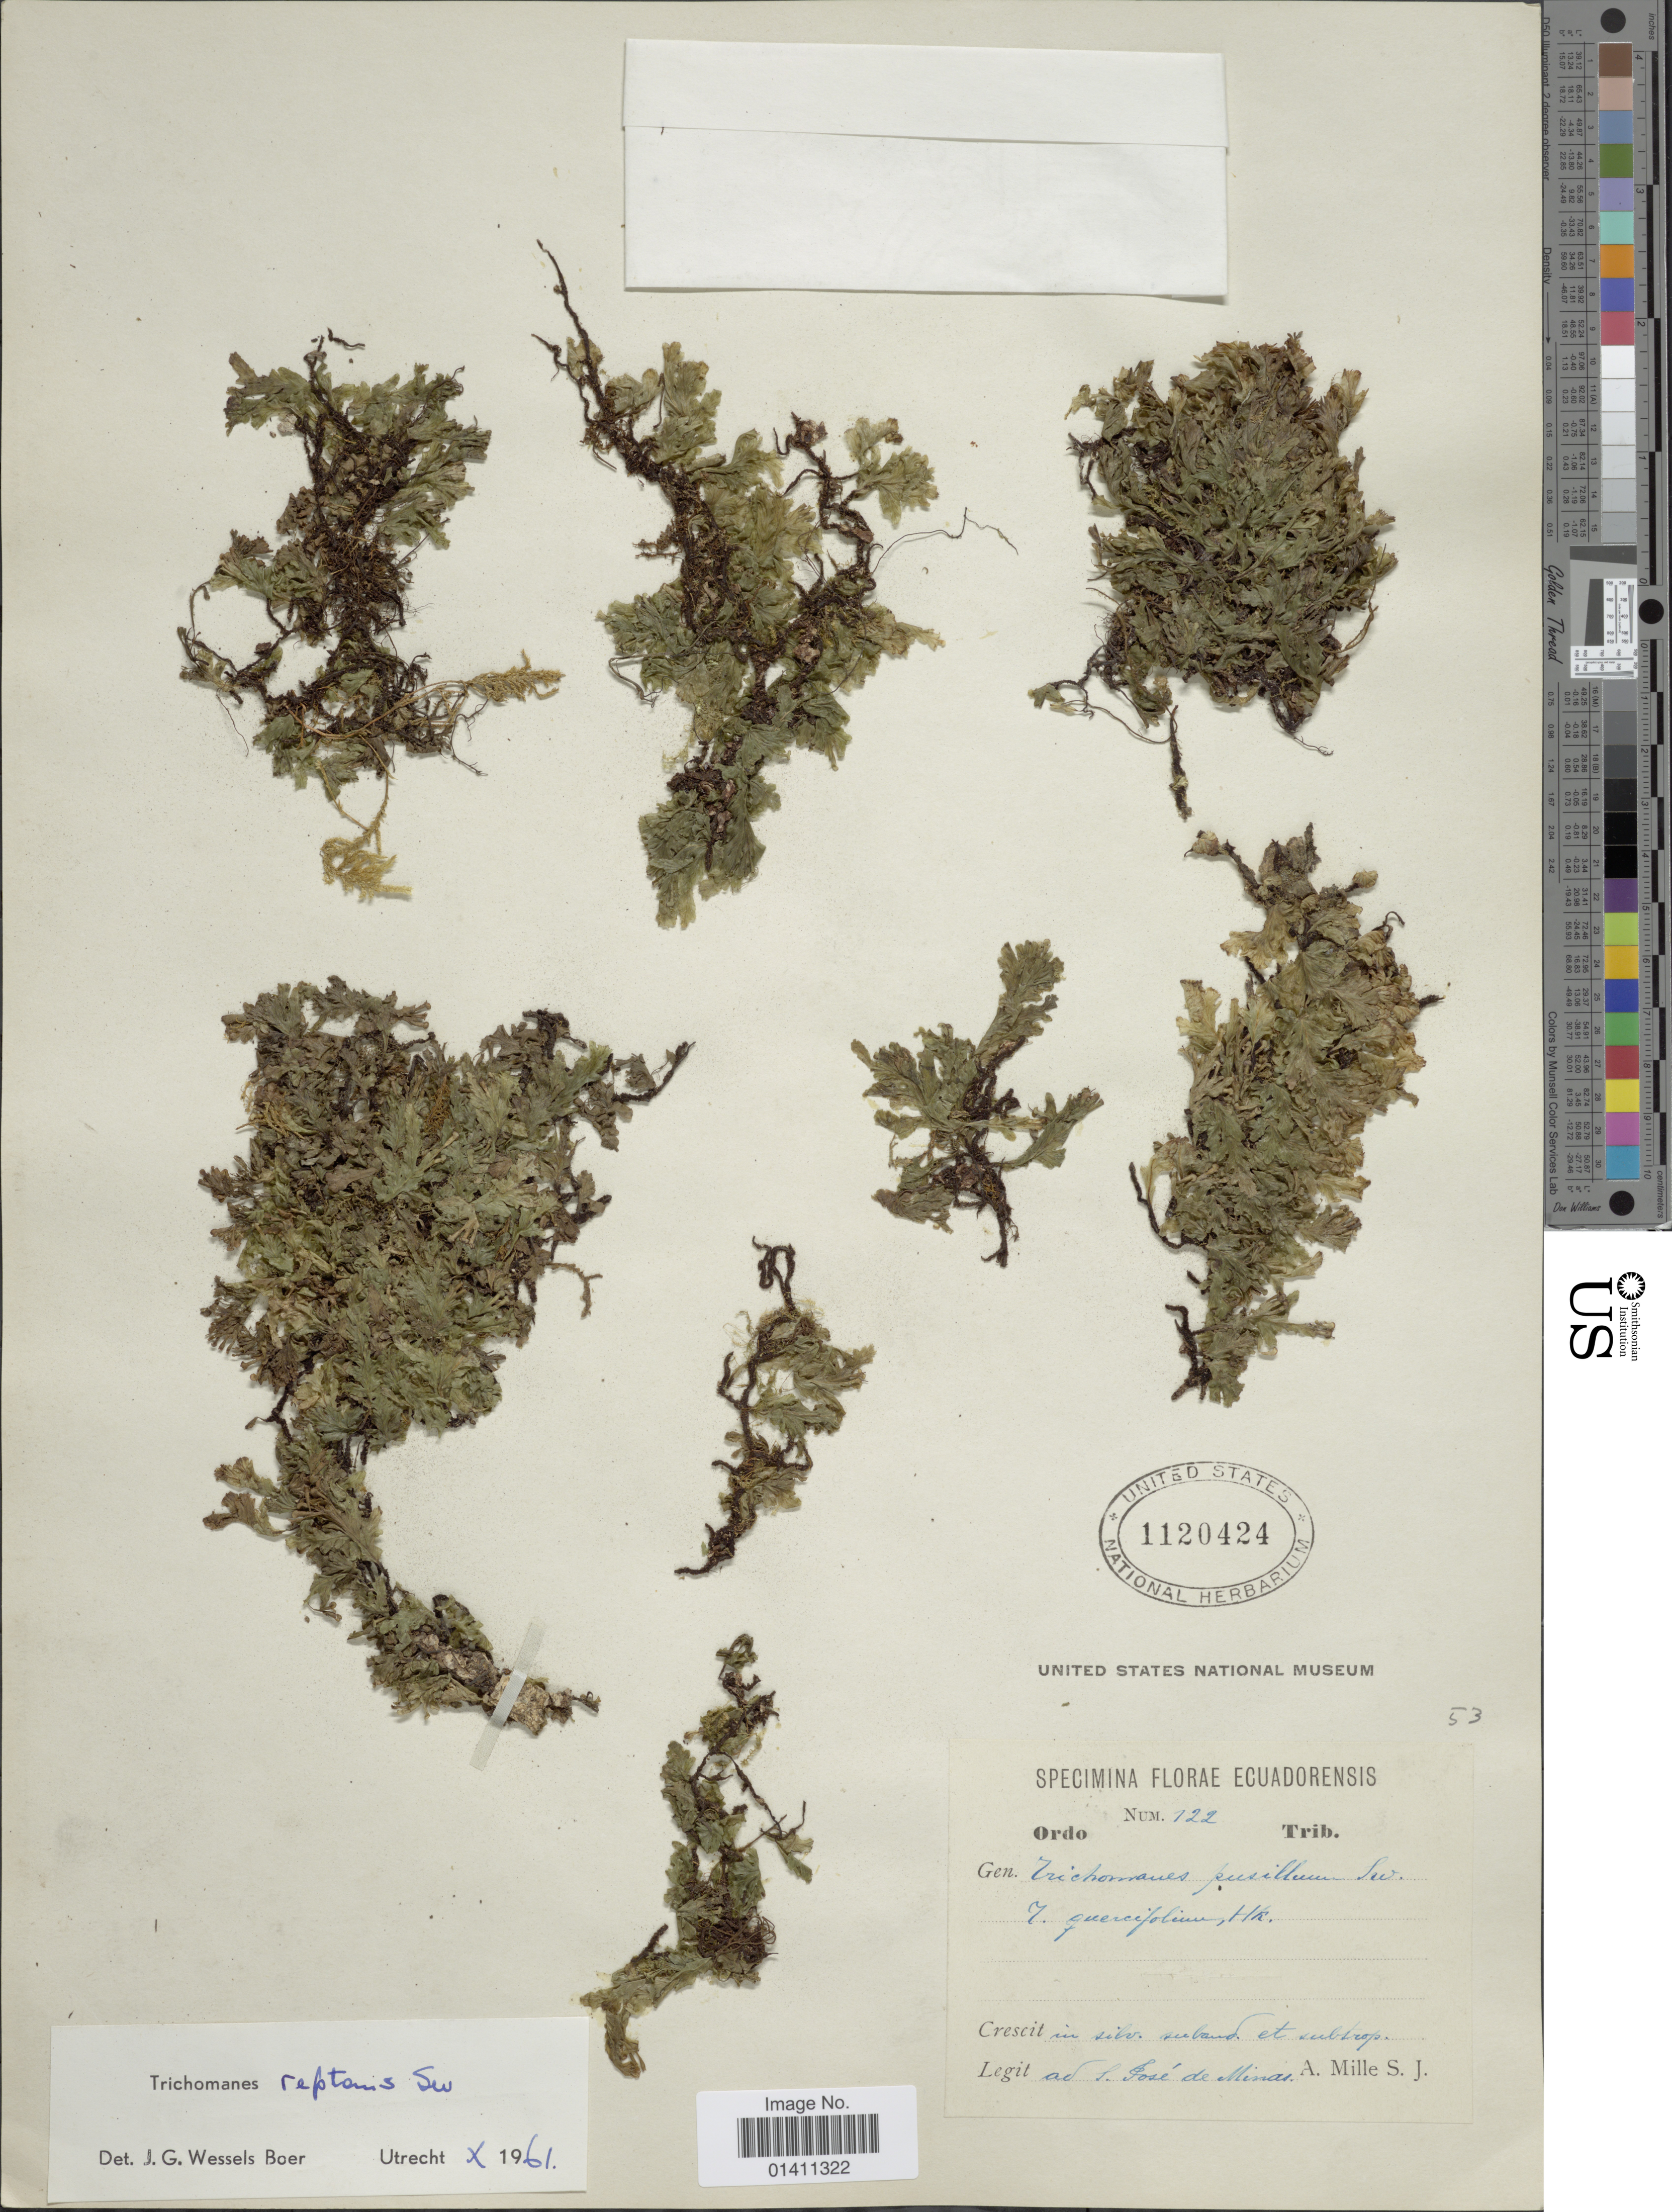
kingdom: Plantae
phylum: Tracheophyta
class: Polypodiopsida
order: Hymenophyllales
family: Hymenophyllaceae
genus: Didymoglossum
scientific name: Didymoglossum reptans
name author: (Sw.) C. Presl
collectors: A. Mille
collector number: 122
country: Ecuador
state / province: Pichincha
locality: S. José de Minas.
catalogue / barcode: US 1120424